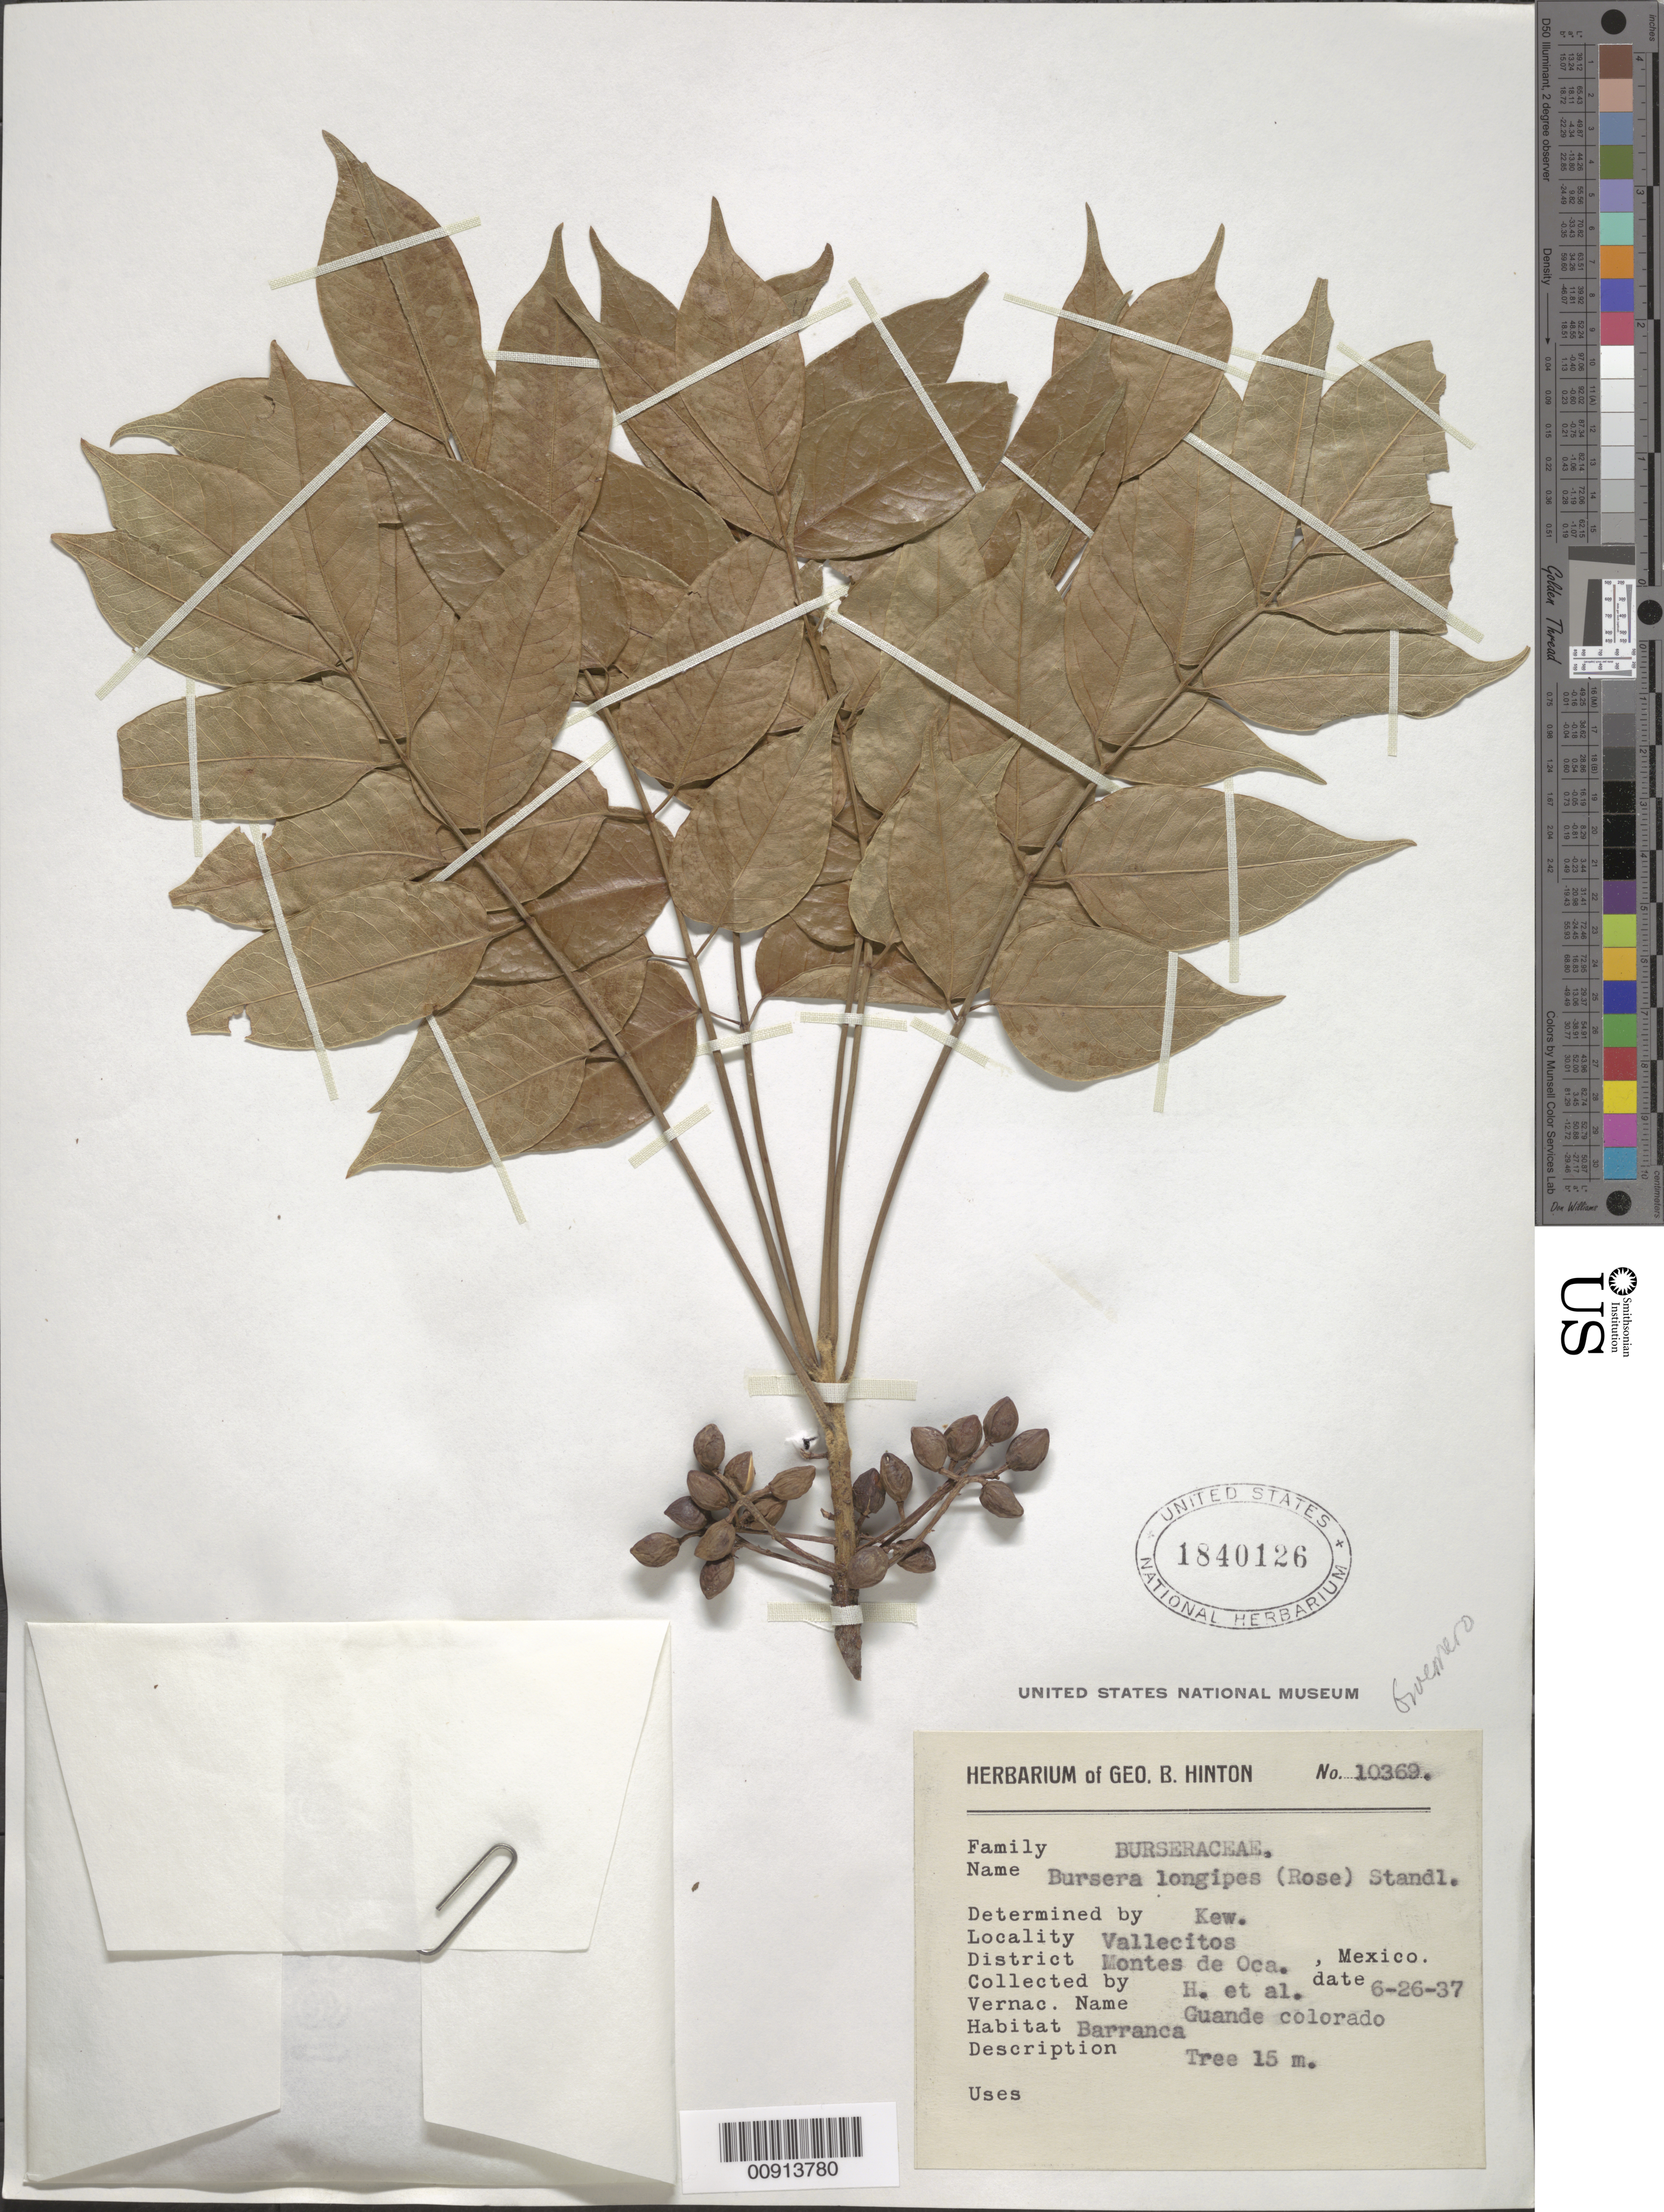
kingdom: Plantae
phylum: Tracheophyta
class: Magnoliopsida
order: Sapindales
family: Burseraceae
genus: Bursera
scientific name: Bursera longipes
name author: (Rose) Standl.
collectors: G. B. Hinton & et al.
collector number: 10369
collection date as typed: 26 Jun 1937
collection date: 1937-06-26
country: Mexico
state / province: Guerrero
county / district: Montes de Oca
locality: Vallecitos, District Montes de Oca, Guerrero.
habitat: Barranca.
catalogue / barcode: US 1840126